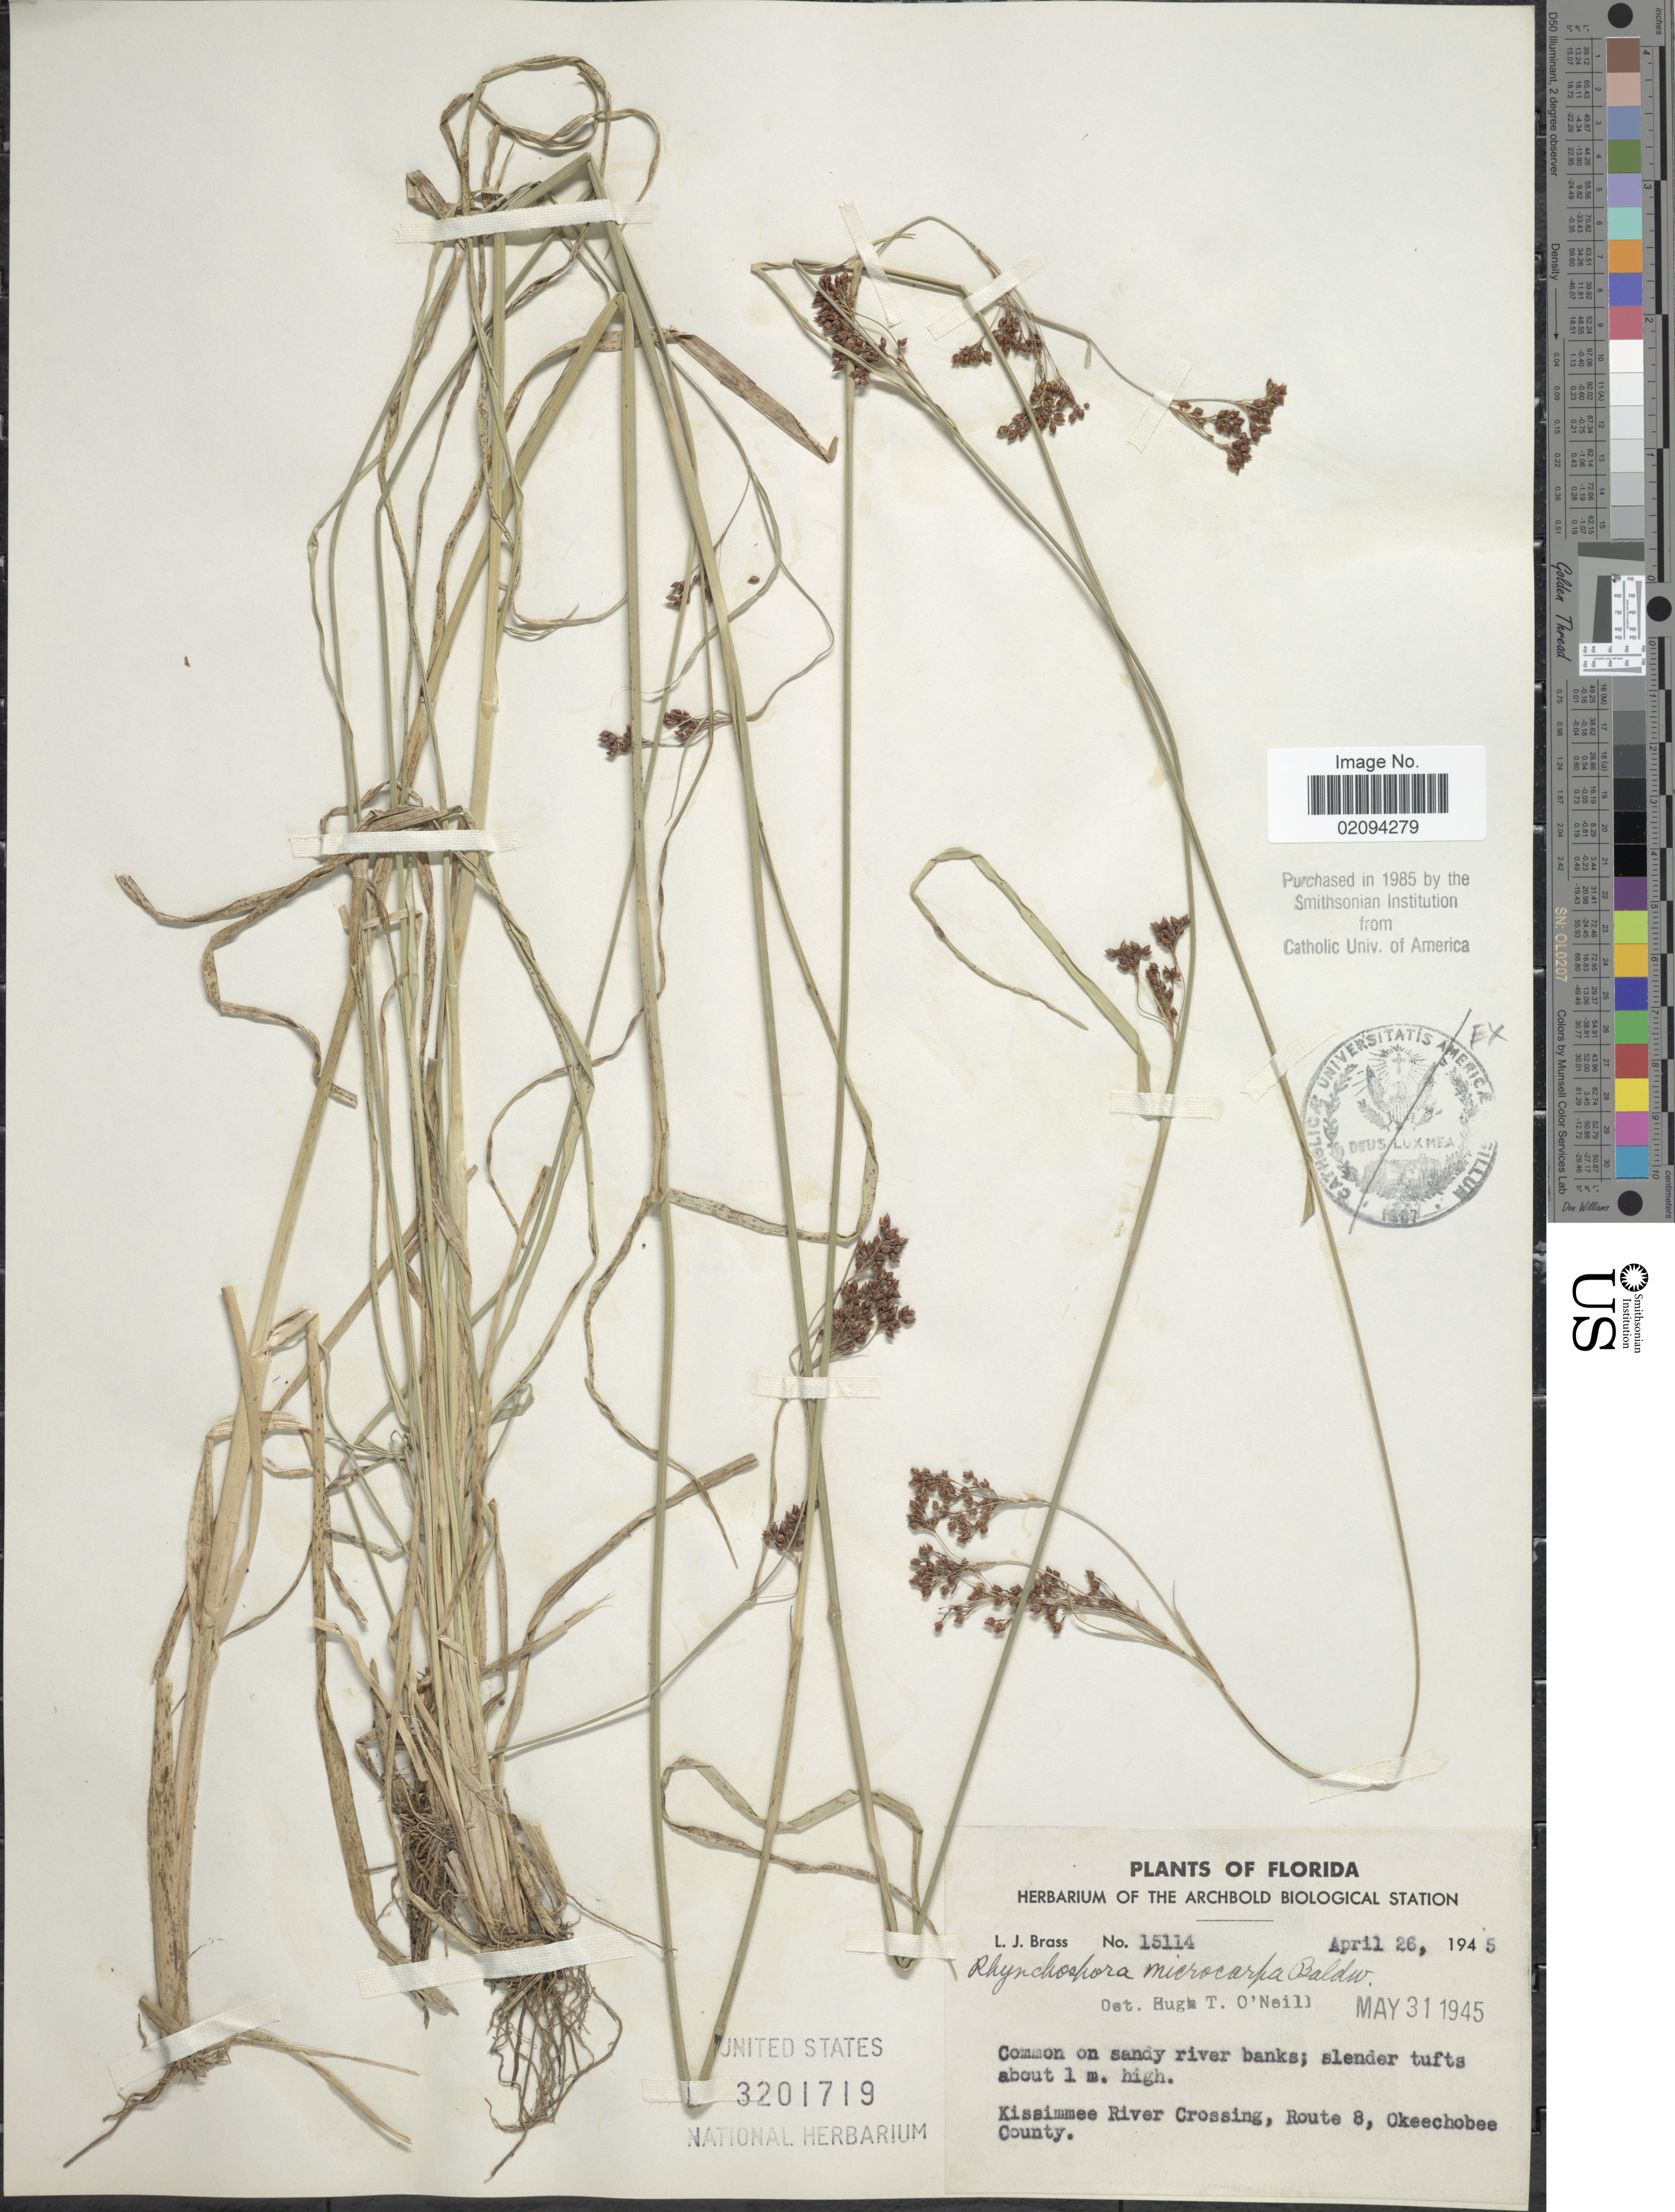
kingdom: Plantae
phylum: Tracheophyta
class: Liliopsida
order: Poales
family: Cyperaceae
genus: Rhynchospora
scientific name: Rhynchospora microcarpa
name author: Baldwin ex A. Gray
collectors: L. J. Brass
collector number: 15114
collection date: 1945-04-26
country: United States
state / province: Florida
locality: Kissimmee River Crossing, Route 8, Okeechobee County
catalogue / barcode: US 3201719